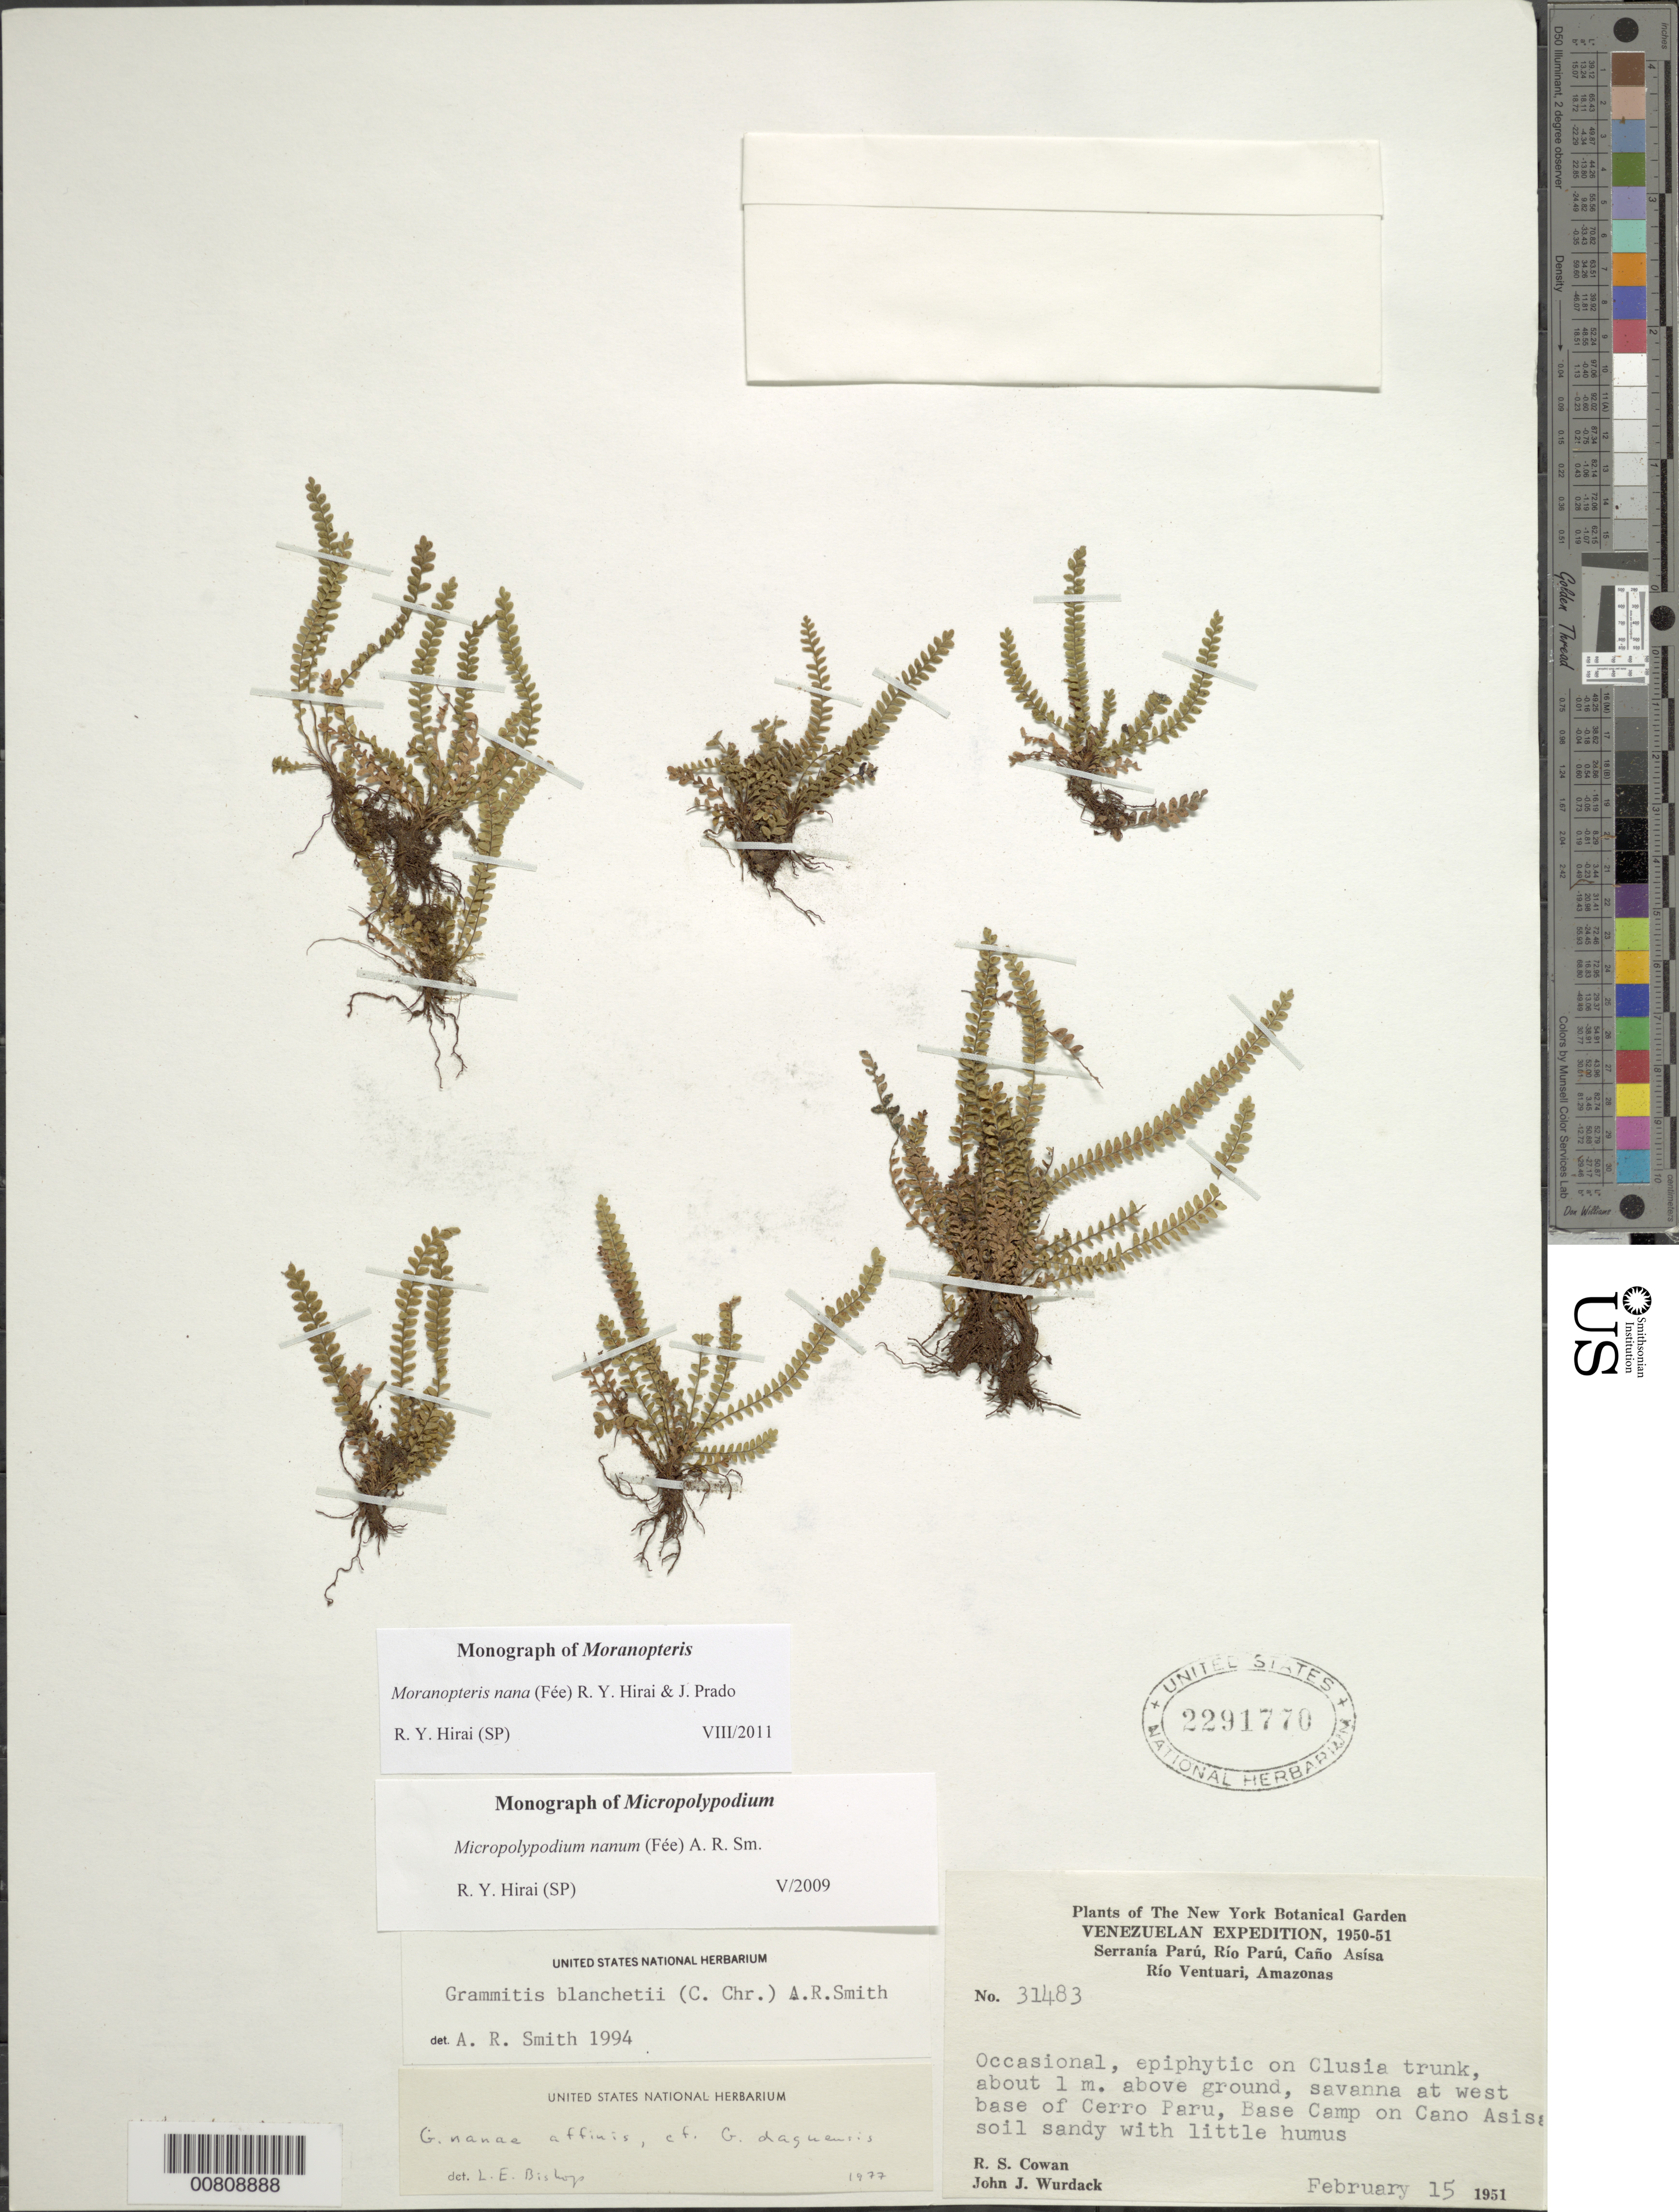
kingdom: Plantae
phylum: Tracheophyta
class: Polypodiopsida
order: Polypodiales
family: Polypodiaceae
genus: Moranopteris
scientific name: Moranopteris nana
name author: (Fée) R. Y. Hirai & J. Prado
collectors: R. S. Cowan & J. J. Wurdack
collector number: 31483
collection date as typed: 15-Feb-51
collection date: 1951-02-15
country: Venezuela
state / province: Amazonas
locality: Serranía Parú, Río Parú, Río Ventuari, west base of Cerro Paru at base camp on Caño Asisa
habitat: Savanna; on Clusia trunk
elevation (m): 200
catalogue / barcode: US 2291770